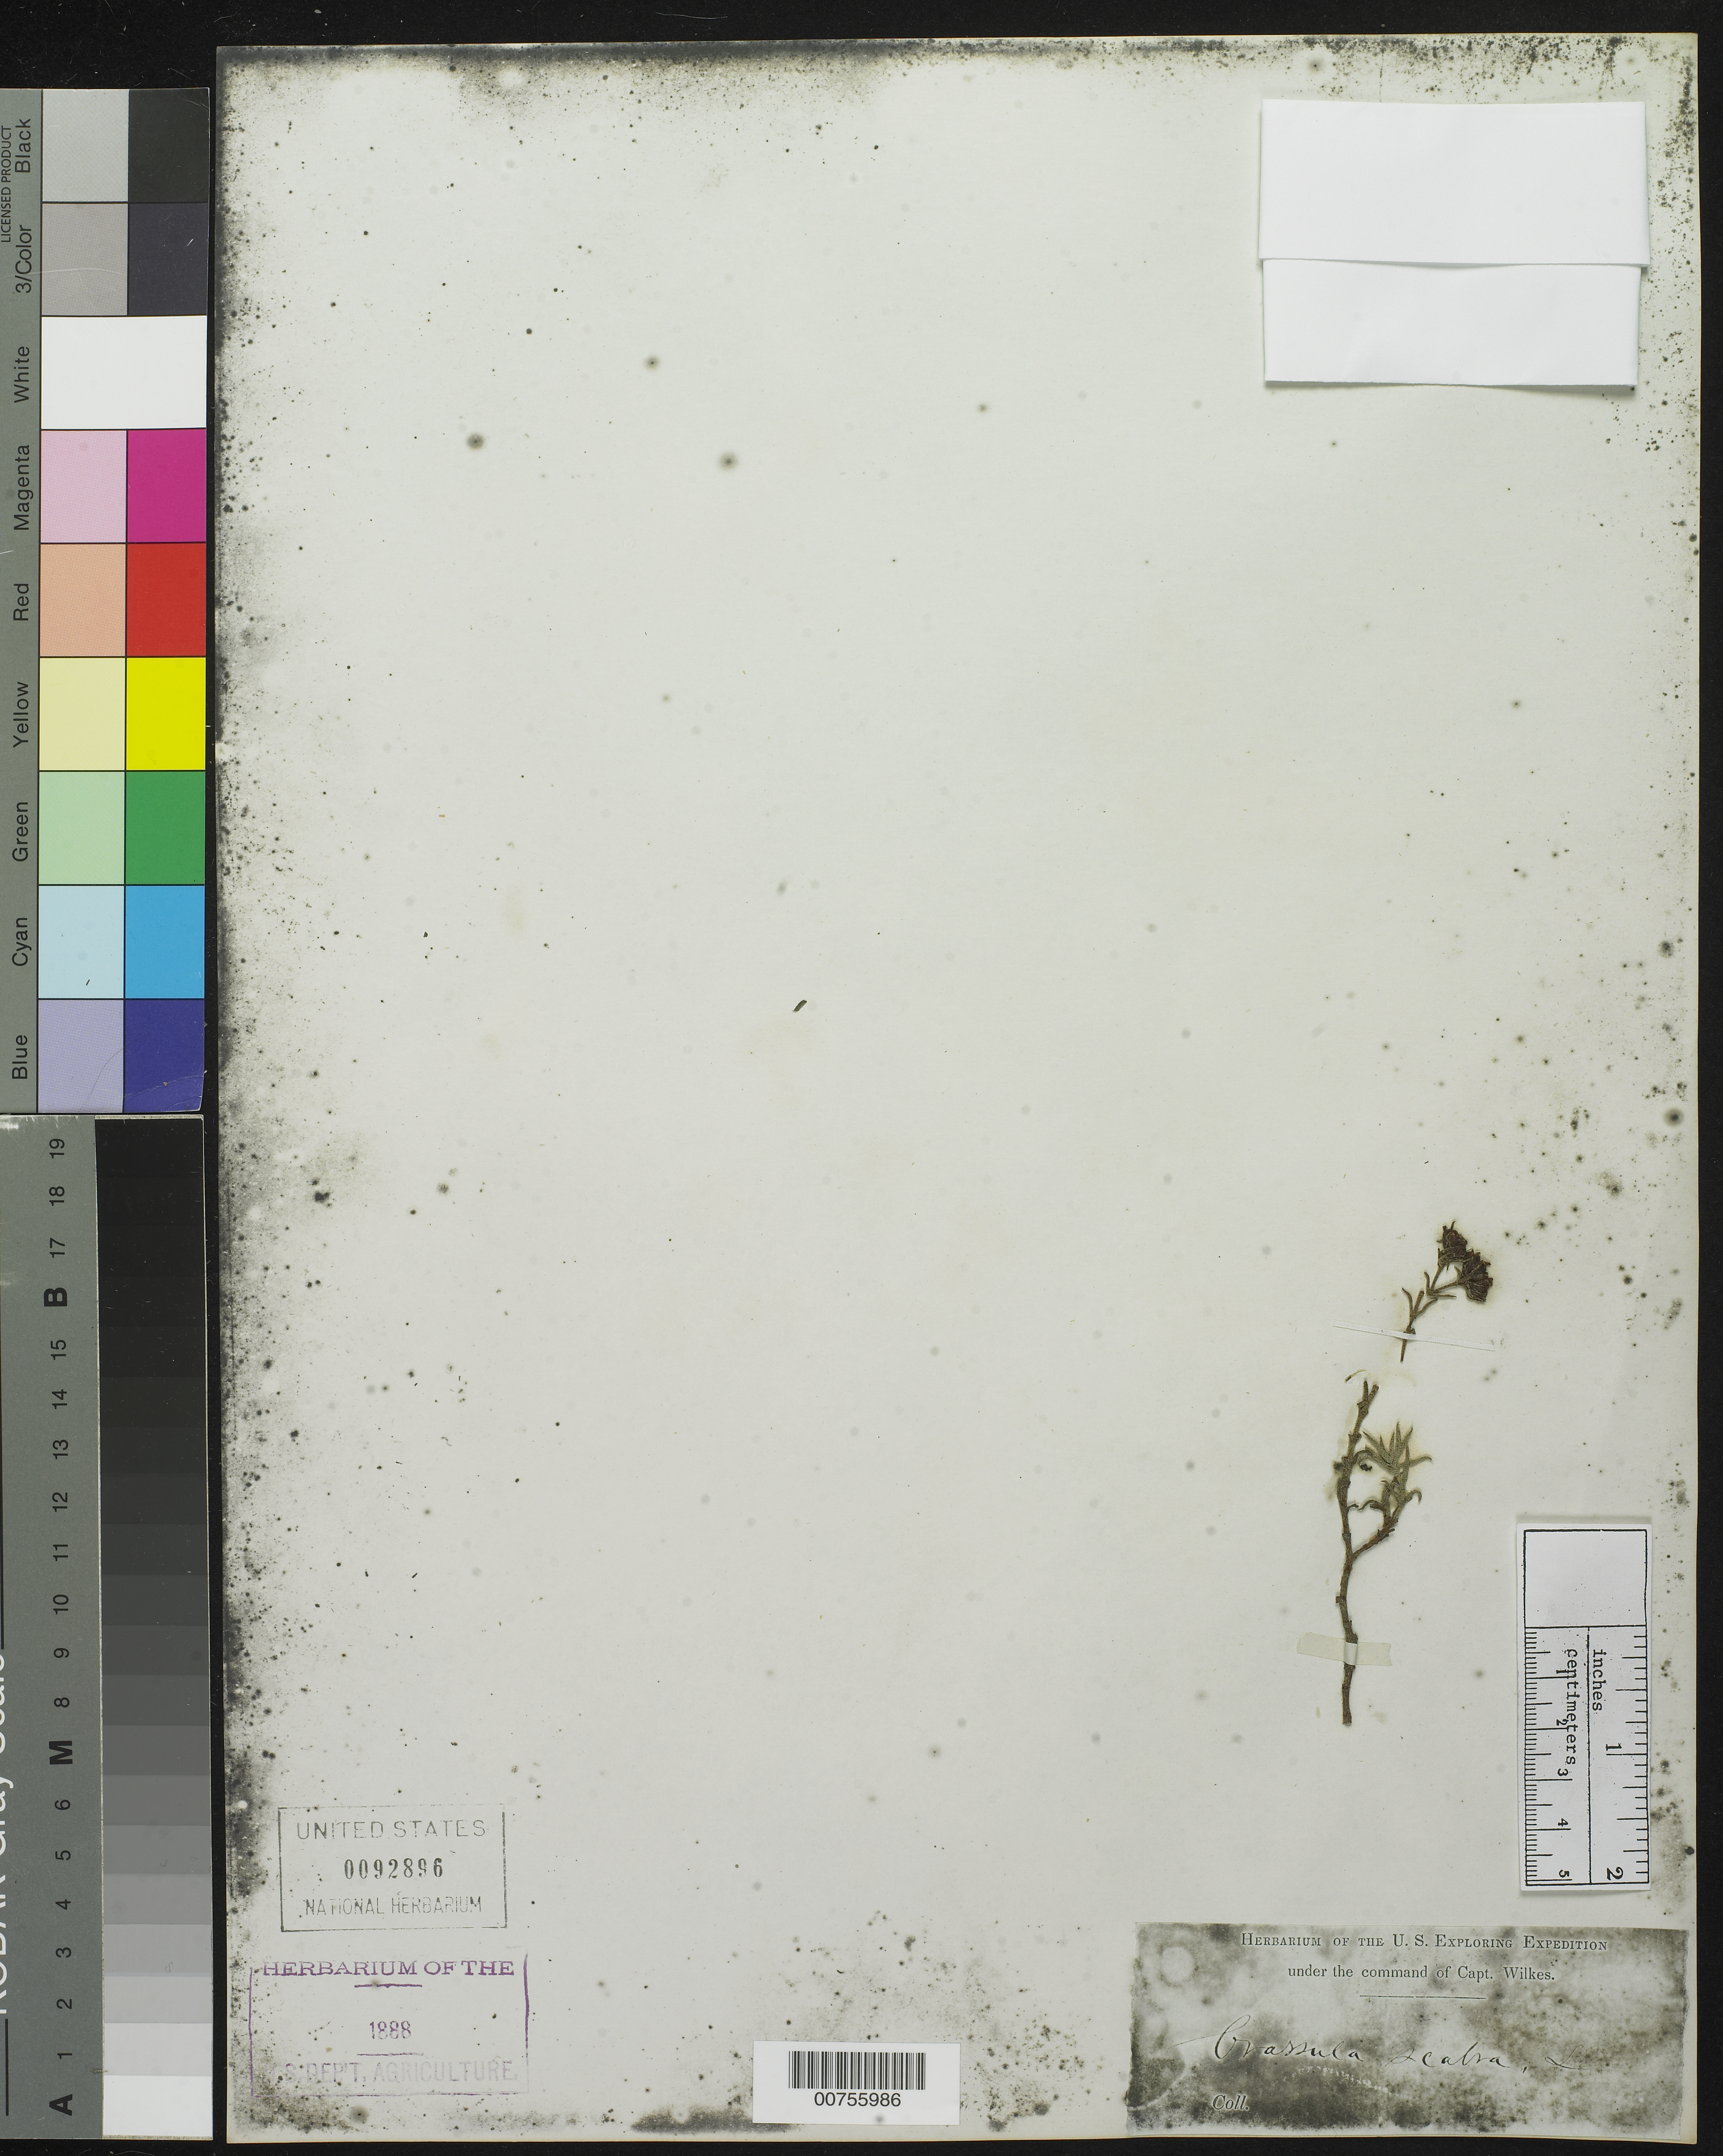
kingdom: Plantae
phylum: Tracheophyta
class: Magnoliopsida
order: Saxifragales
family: Crassulaceae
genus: Crassula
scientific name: Crassula scabra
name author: L.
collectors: Wilkes Explor. Exped.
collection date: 1838/1842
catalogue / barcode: US 92896